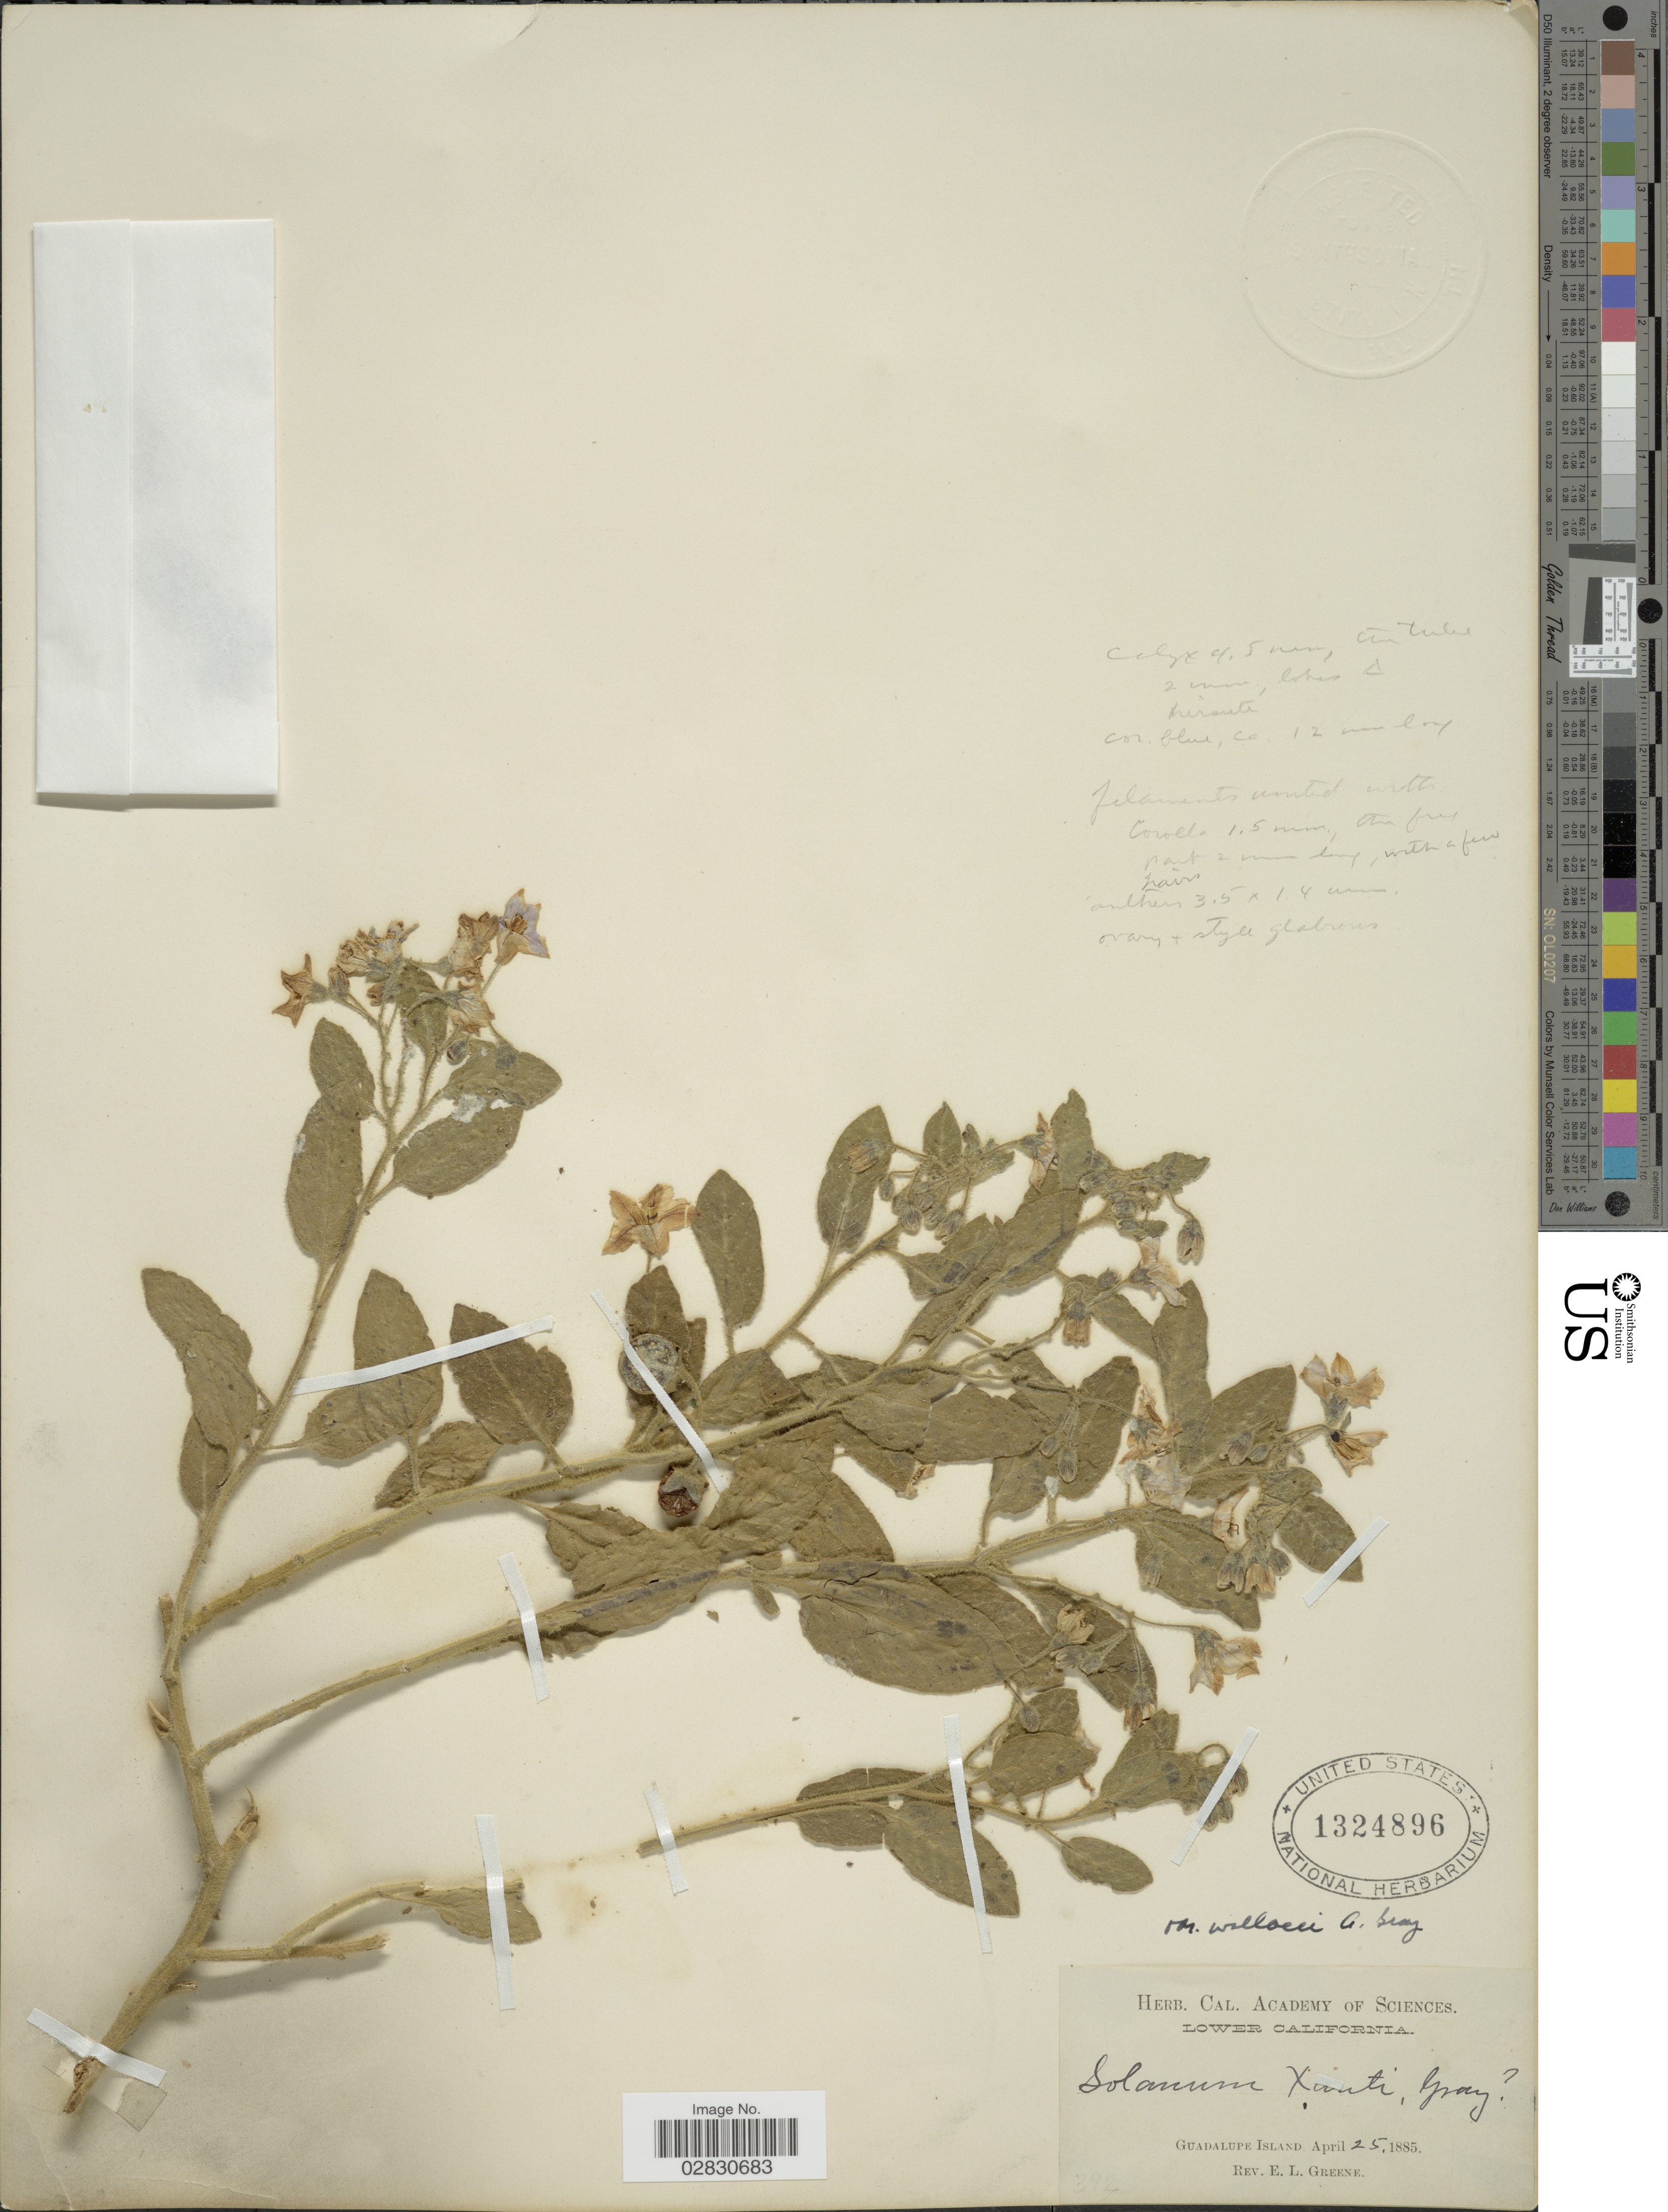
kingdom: Plantae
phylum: Tracheophyta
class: Magnoliopsida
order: Solanales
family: Solanaceae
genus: Solanum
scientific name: Solanum xanti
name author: A. Gray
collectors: E. L. Greene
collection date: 1885-04-25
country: Mexico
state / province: Baja California Norte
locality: Lower California. Guadalupe Island.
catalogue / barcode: US 1324896